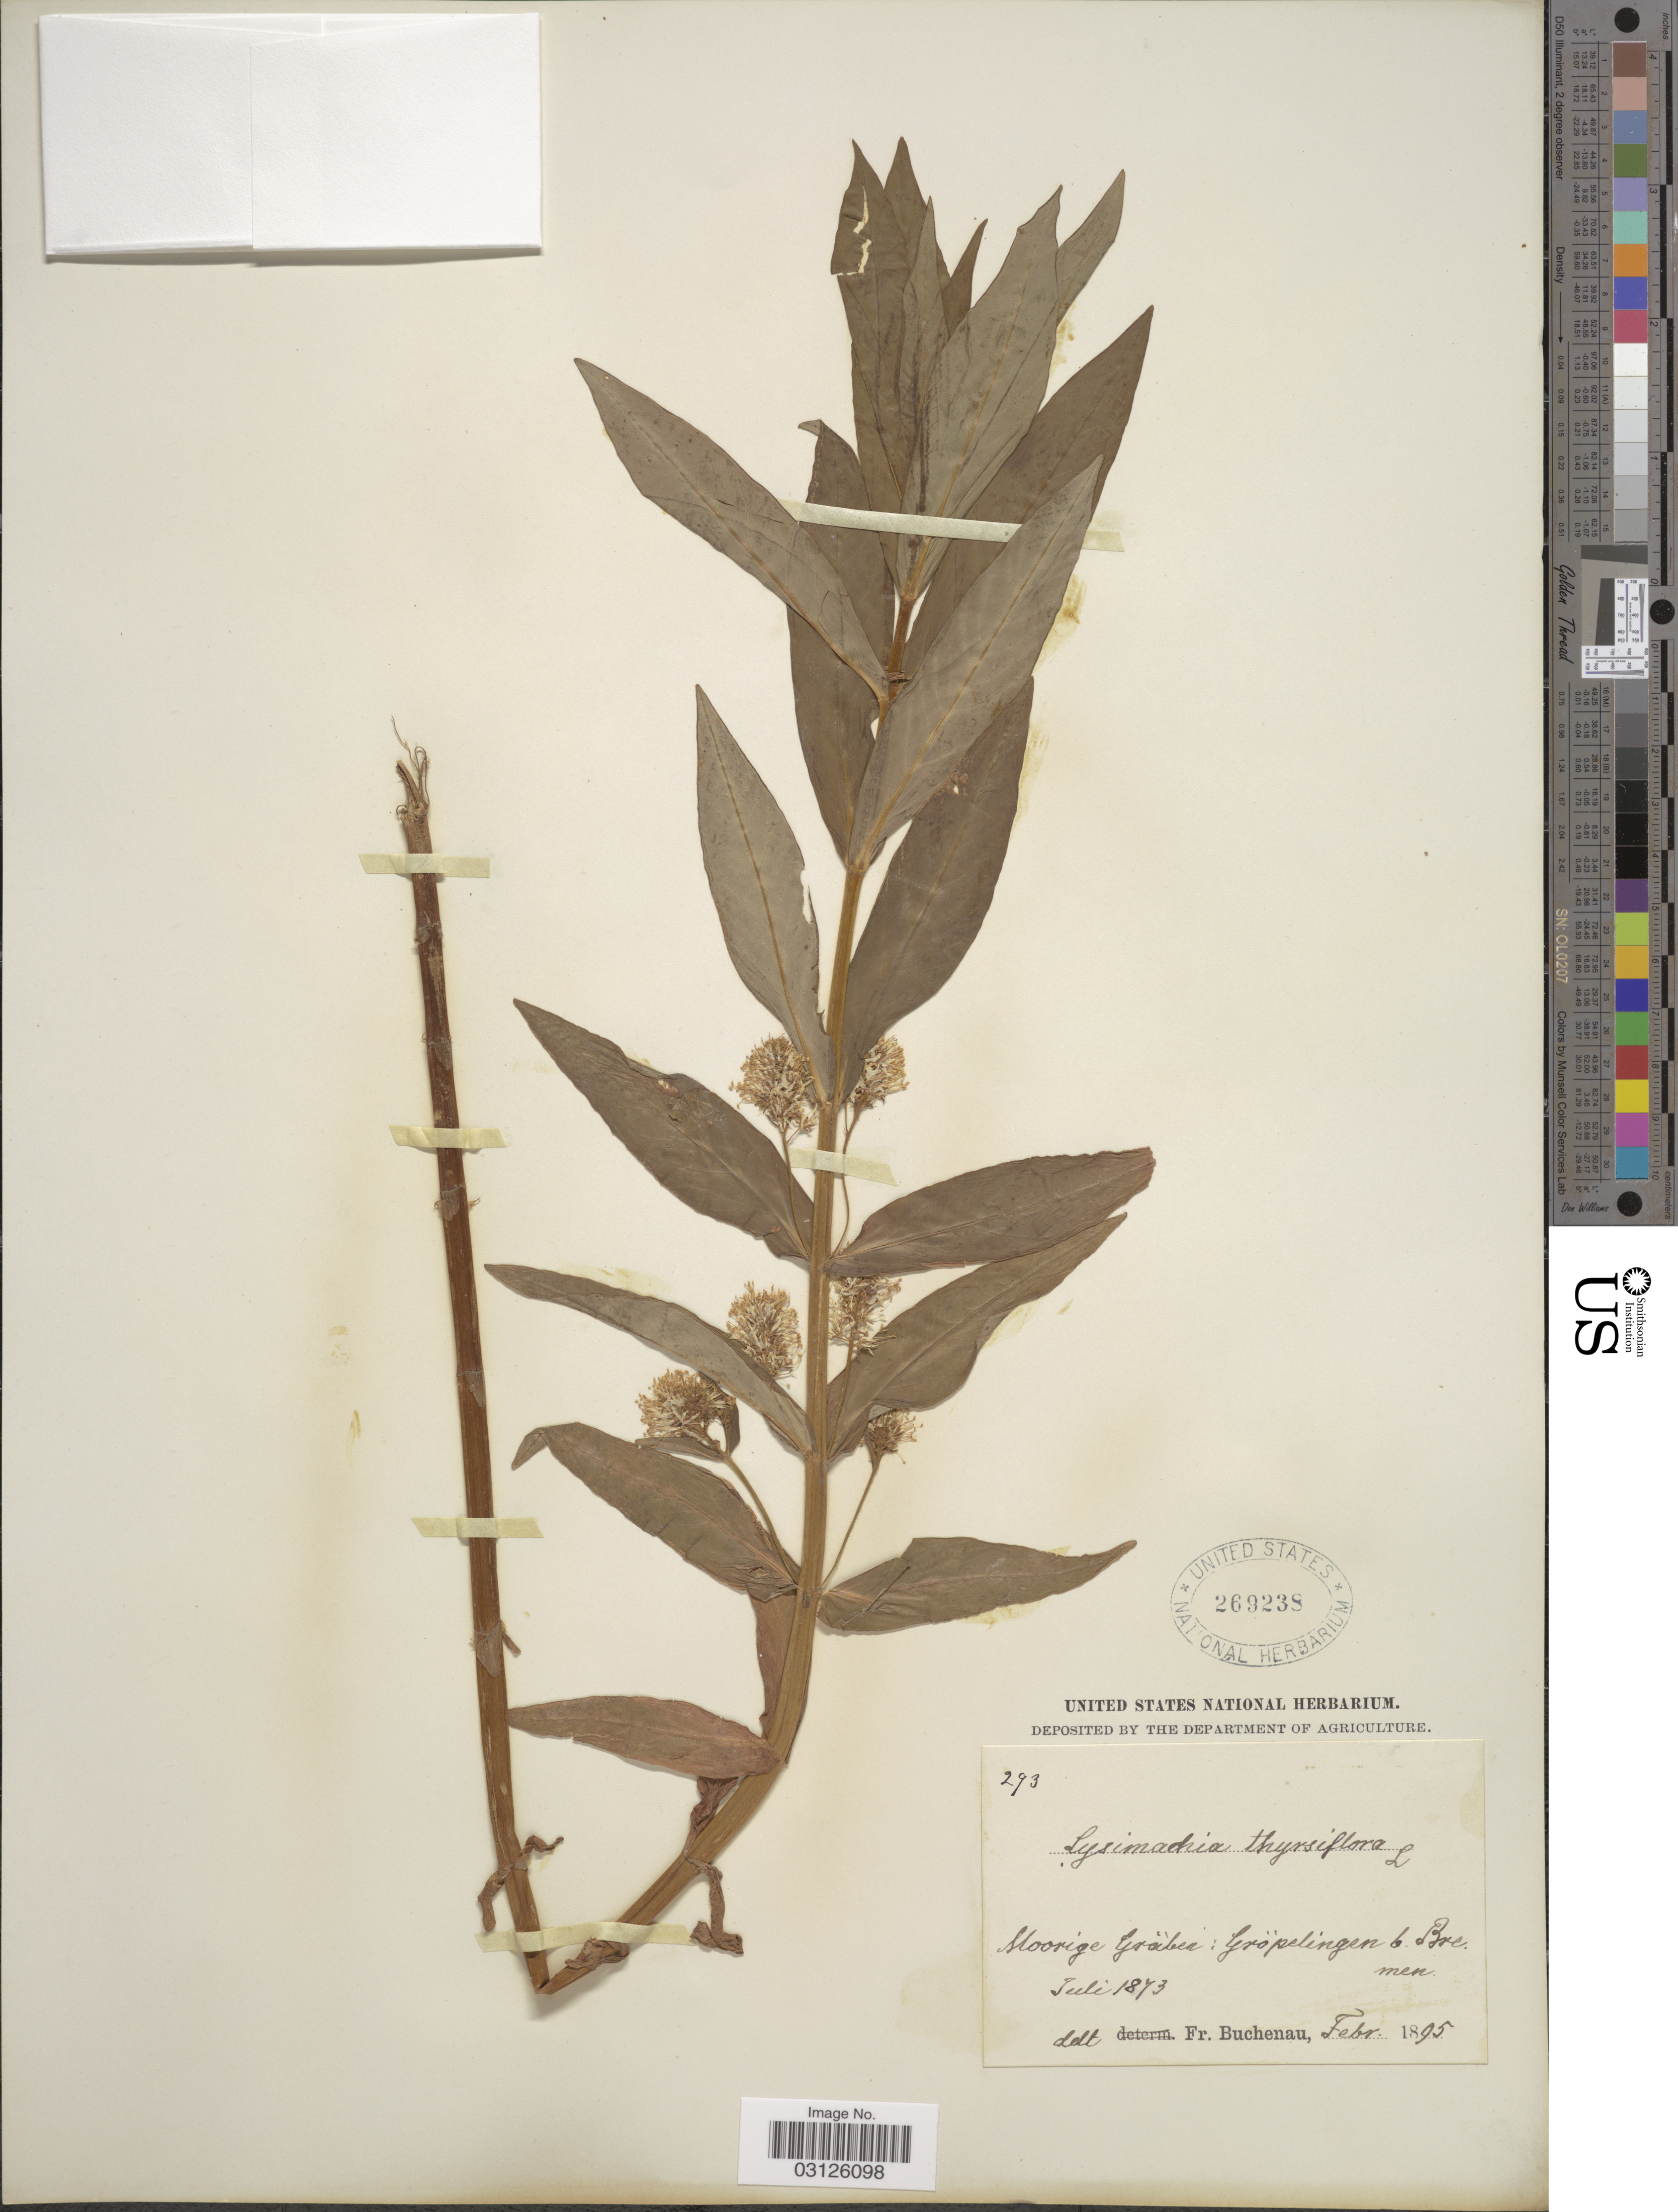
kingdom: Plantae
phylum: Tracheophyta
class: Magnoliopsida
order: Ericales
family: Primulaceae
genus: Lysimachia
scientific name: Lysimachia thyrsiflora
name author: L.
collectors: ex herb. United States National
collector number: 293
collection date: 1873-07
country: Germany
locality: Moorige Gräben: Gröpelingen b. Brc.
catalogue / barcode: US 269238